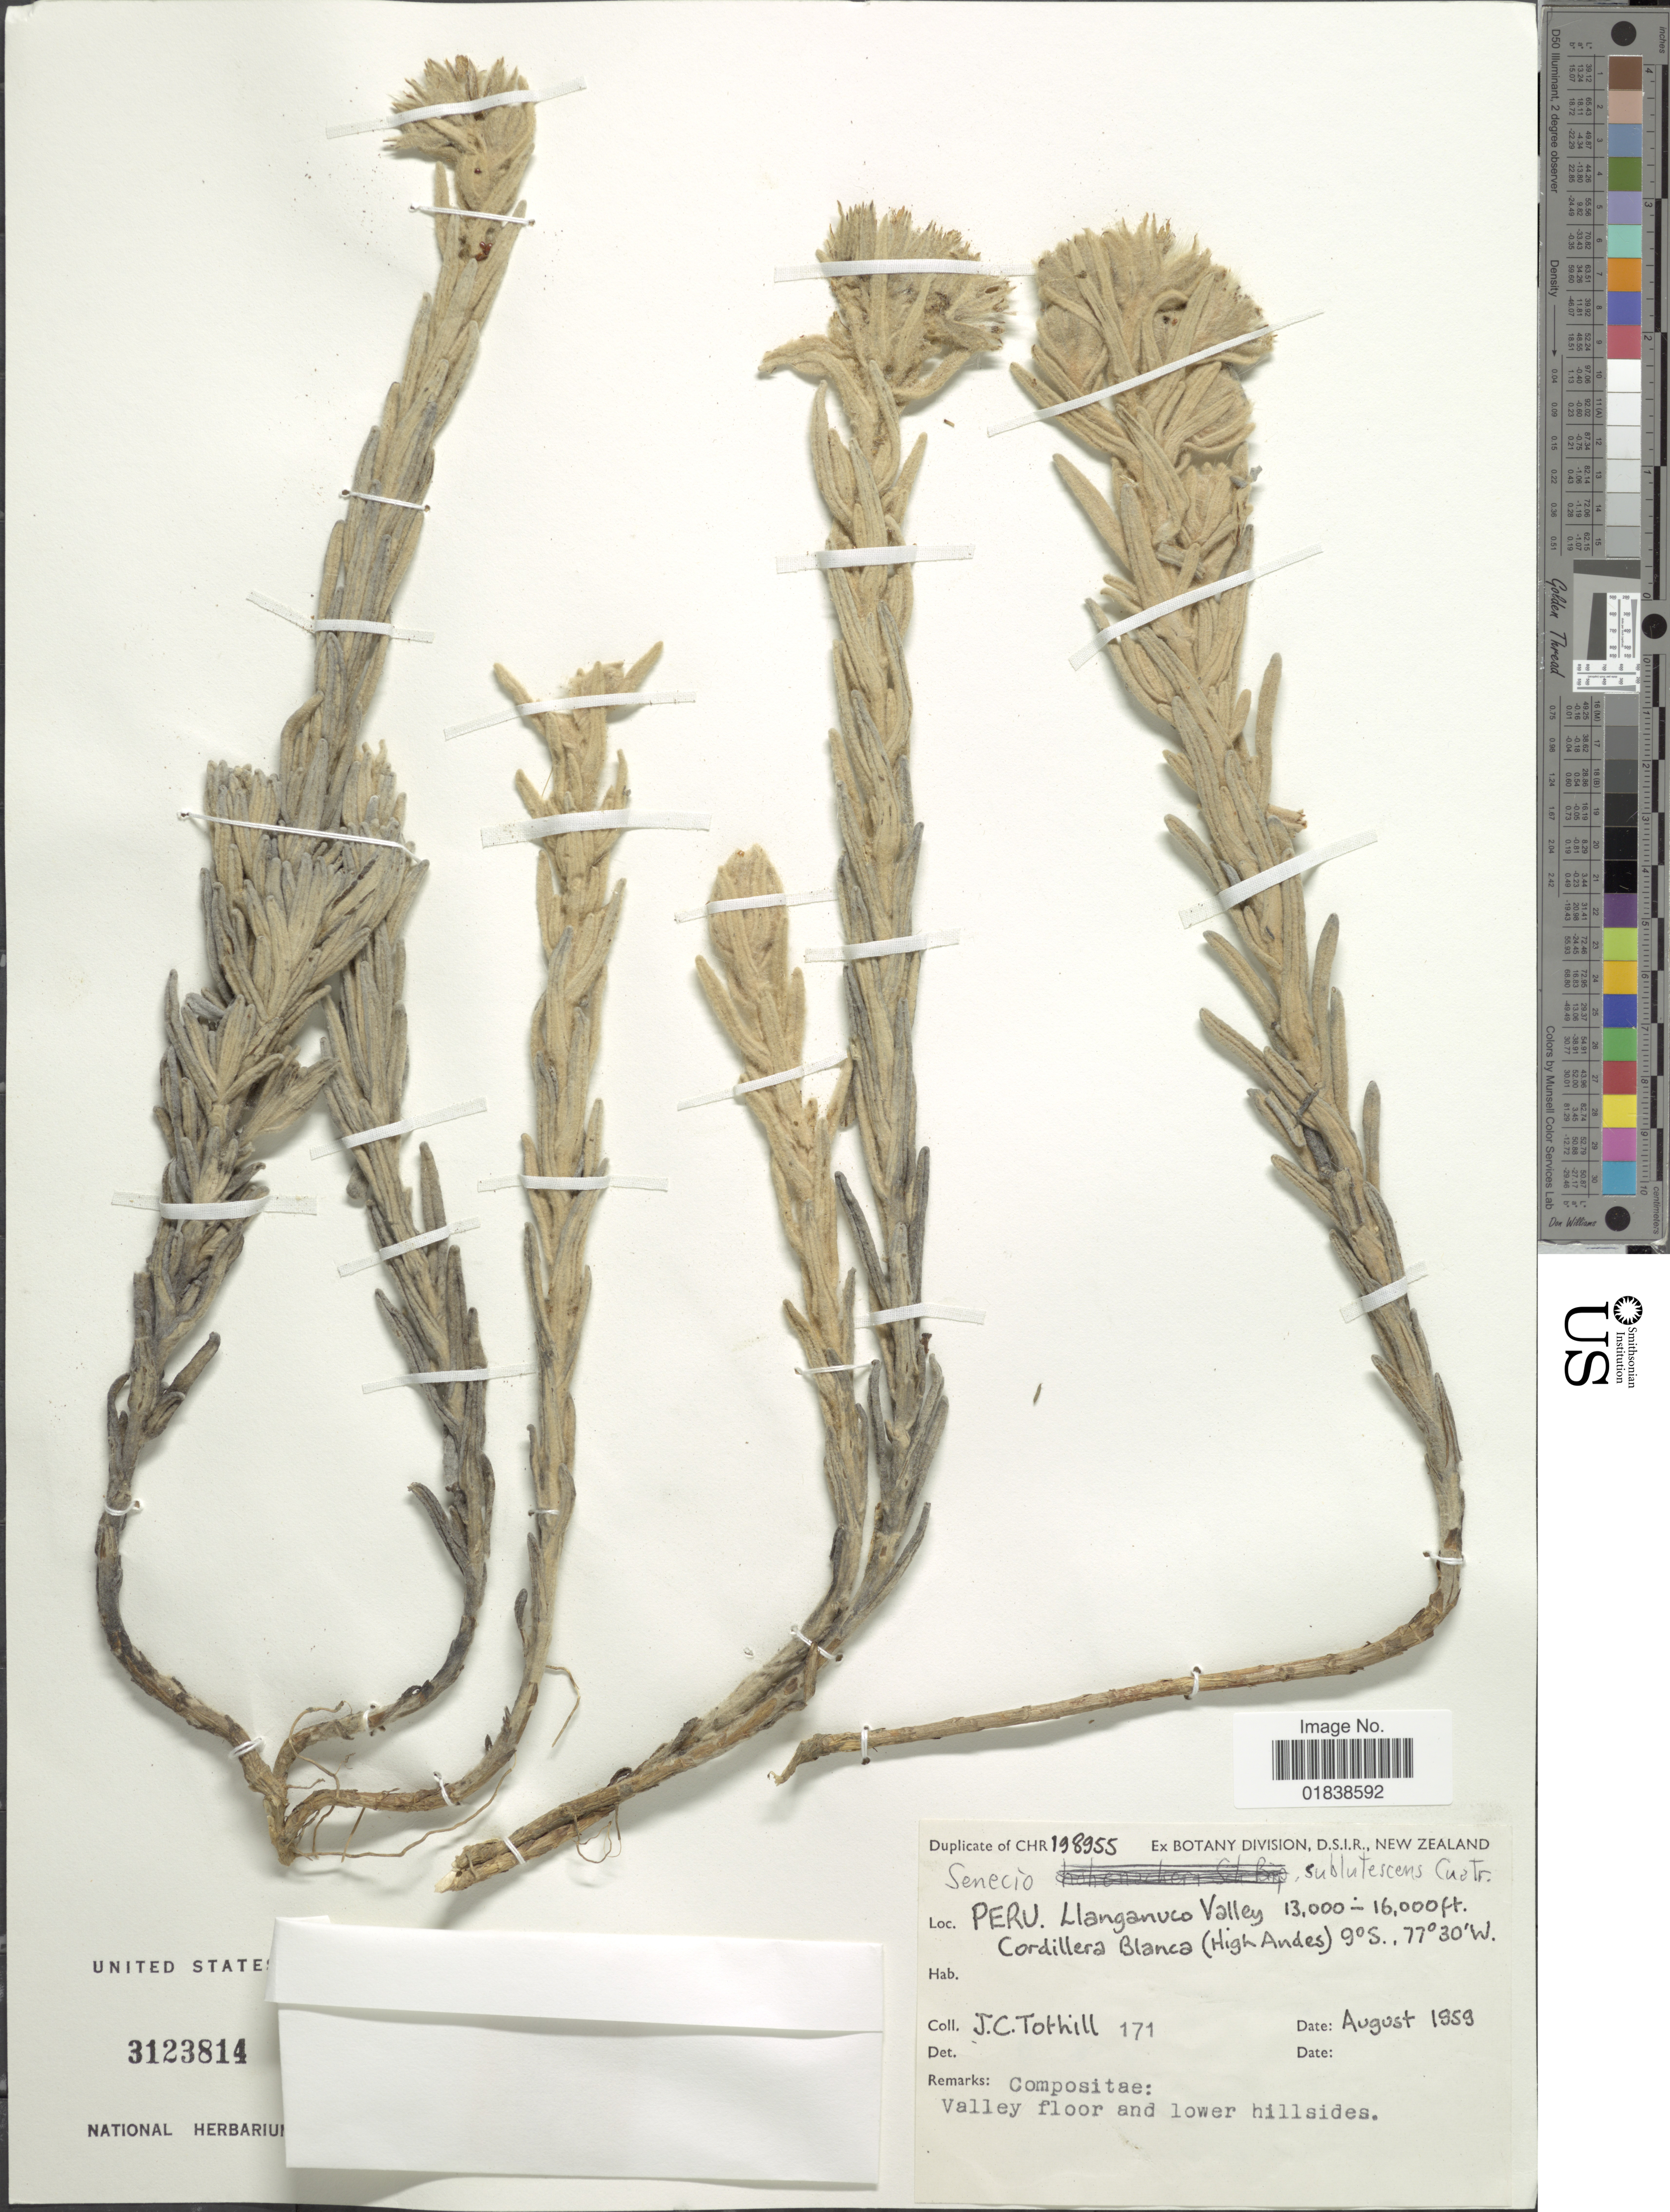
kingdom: Plantae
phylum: Tracheophyta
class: Magnoliopsida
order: Asterales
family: Asteraceae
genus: Senecio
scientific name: Senecio sublutescens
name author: Cuatrec.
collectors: J. C. Tothill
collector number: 171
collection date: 1959-08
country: Peru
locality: Llanganuco Valley, Cordillera Blanca (High Andes)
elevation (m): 3962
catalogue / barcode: US 3123814